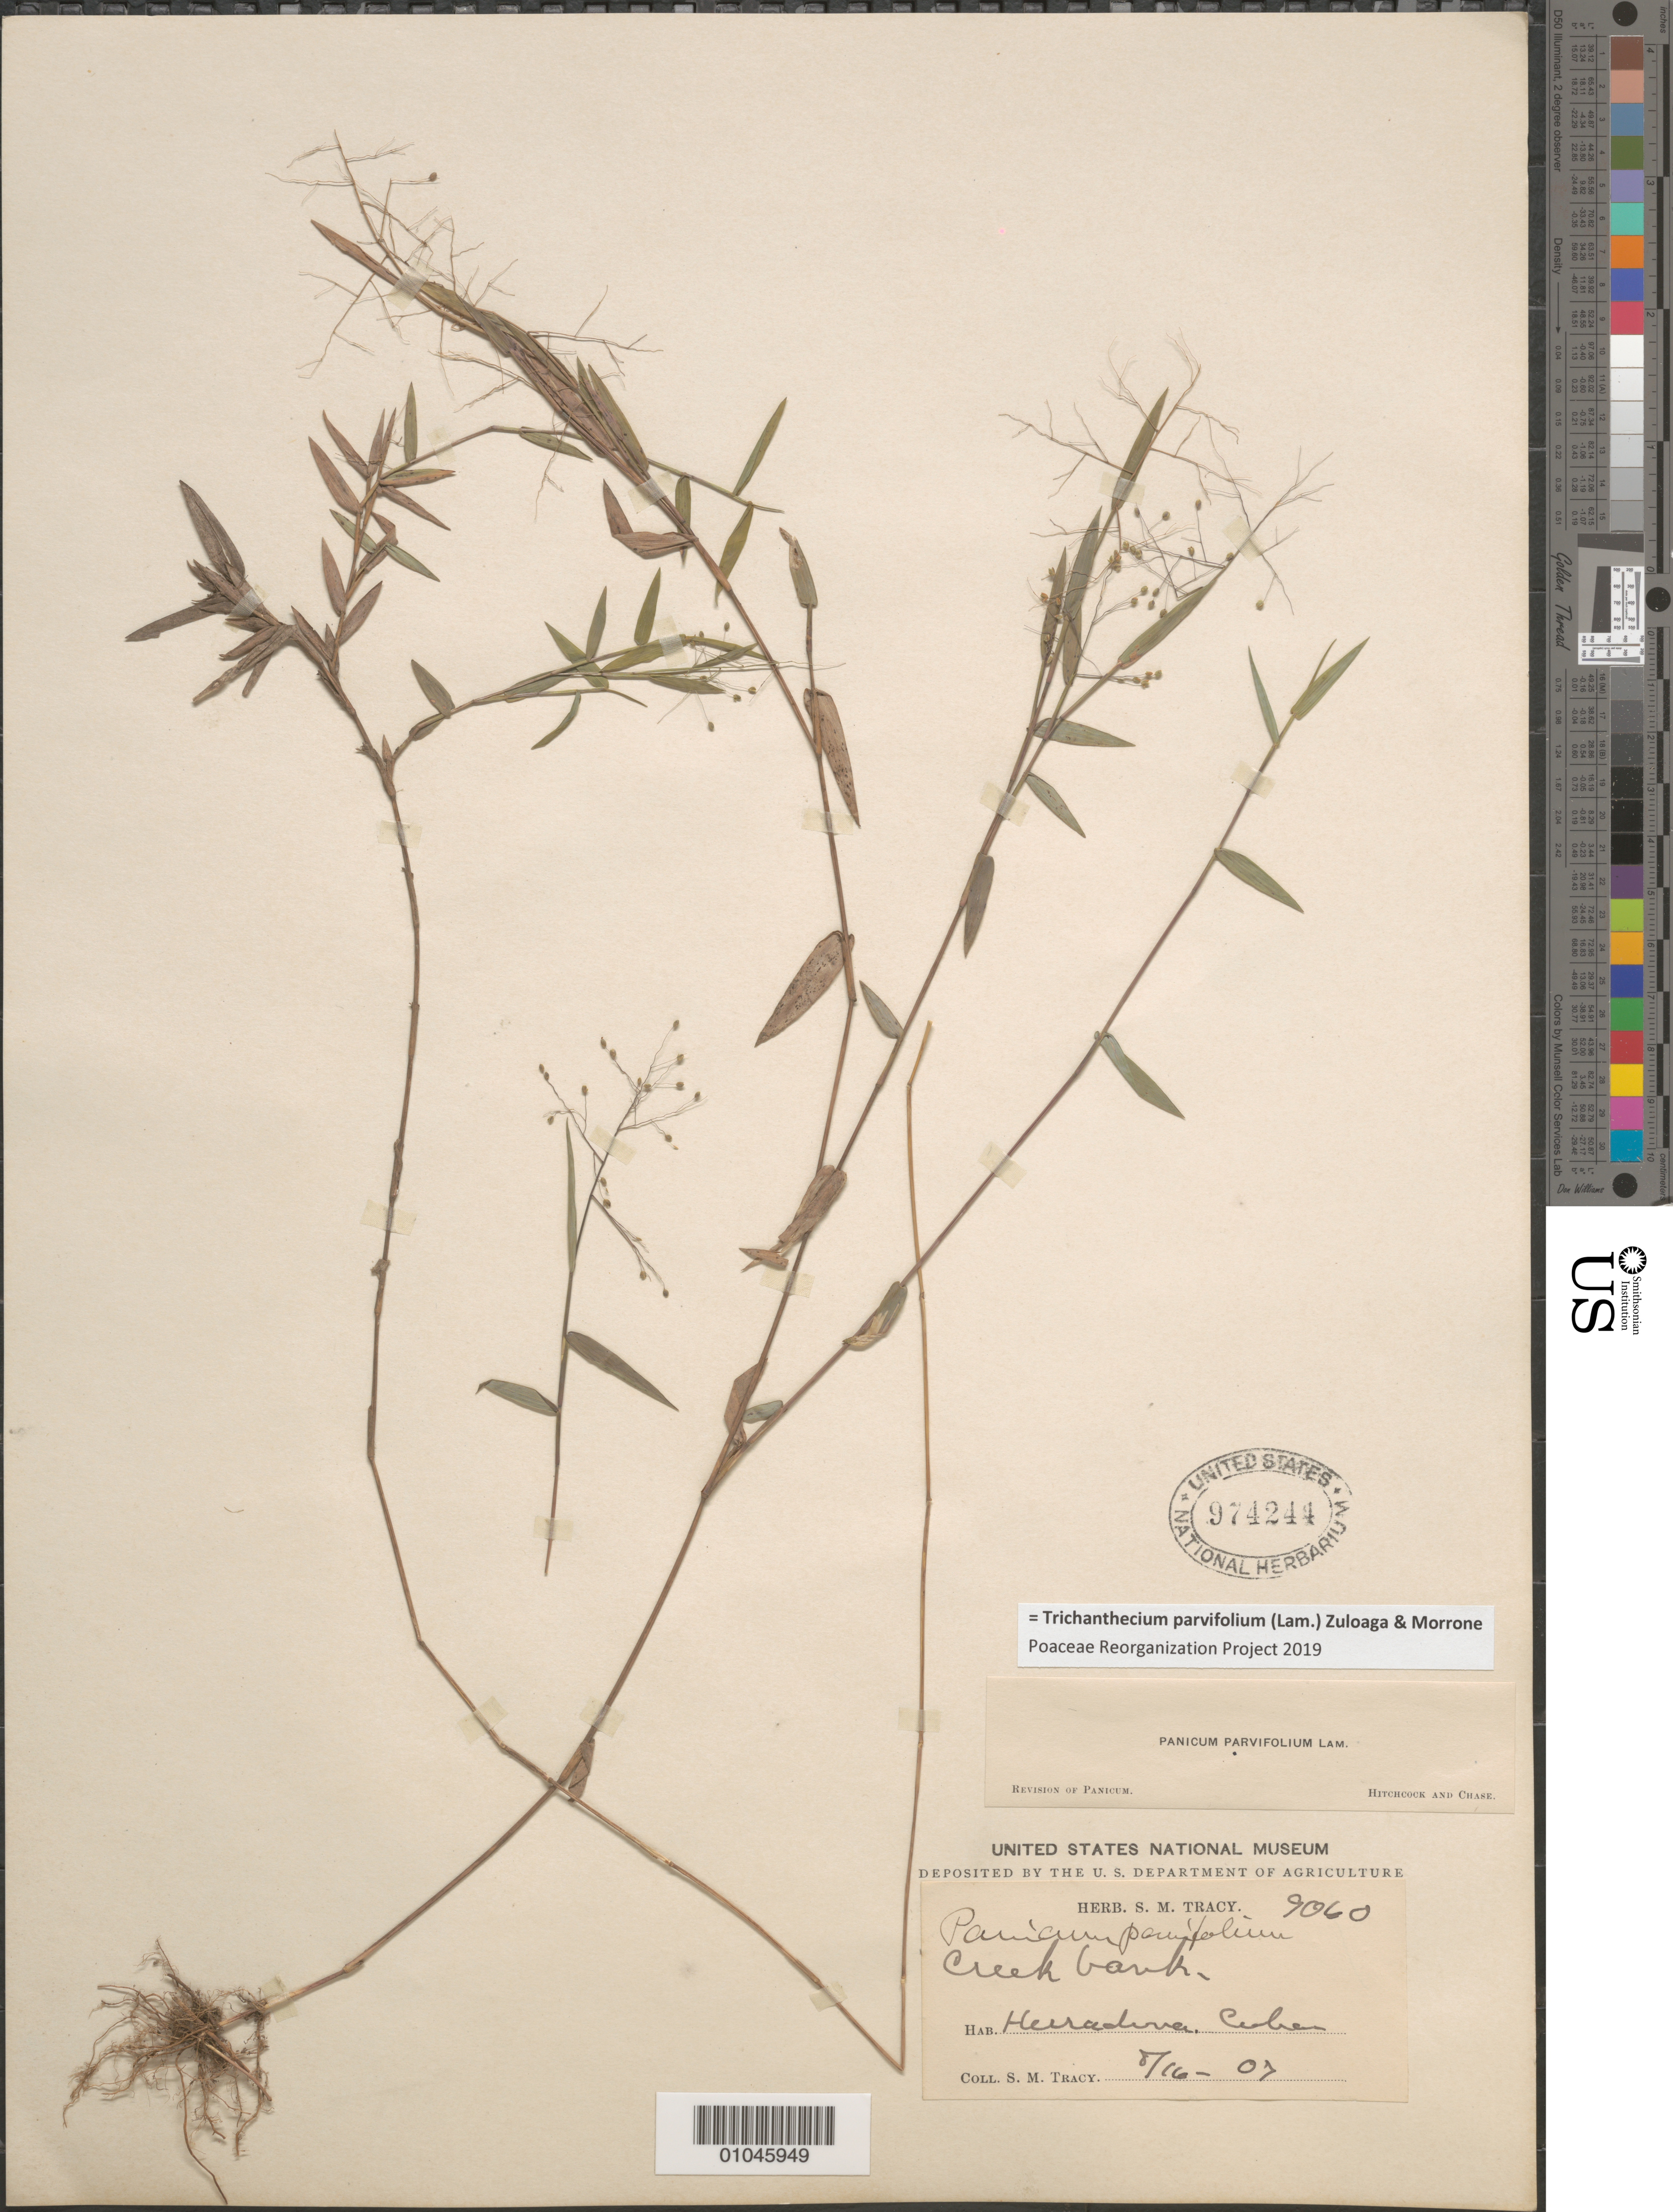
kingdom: Plantae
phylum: Tracheophyta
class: Liliopsida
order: Poales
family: Poaceae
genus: Panicum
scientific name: Panicum parvifolium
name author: Lam.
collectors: S. M. Tracy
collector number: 9060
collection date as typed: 16 Aug 1907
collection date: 1907-08-16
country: Cuba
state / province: Ciego de Ávila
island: Cuba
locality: Herradrua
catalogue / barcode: US 974244